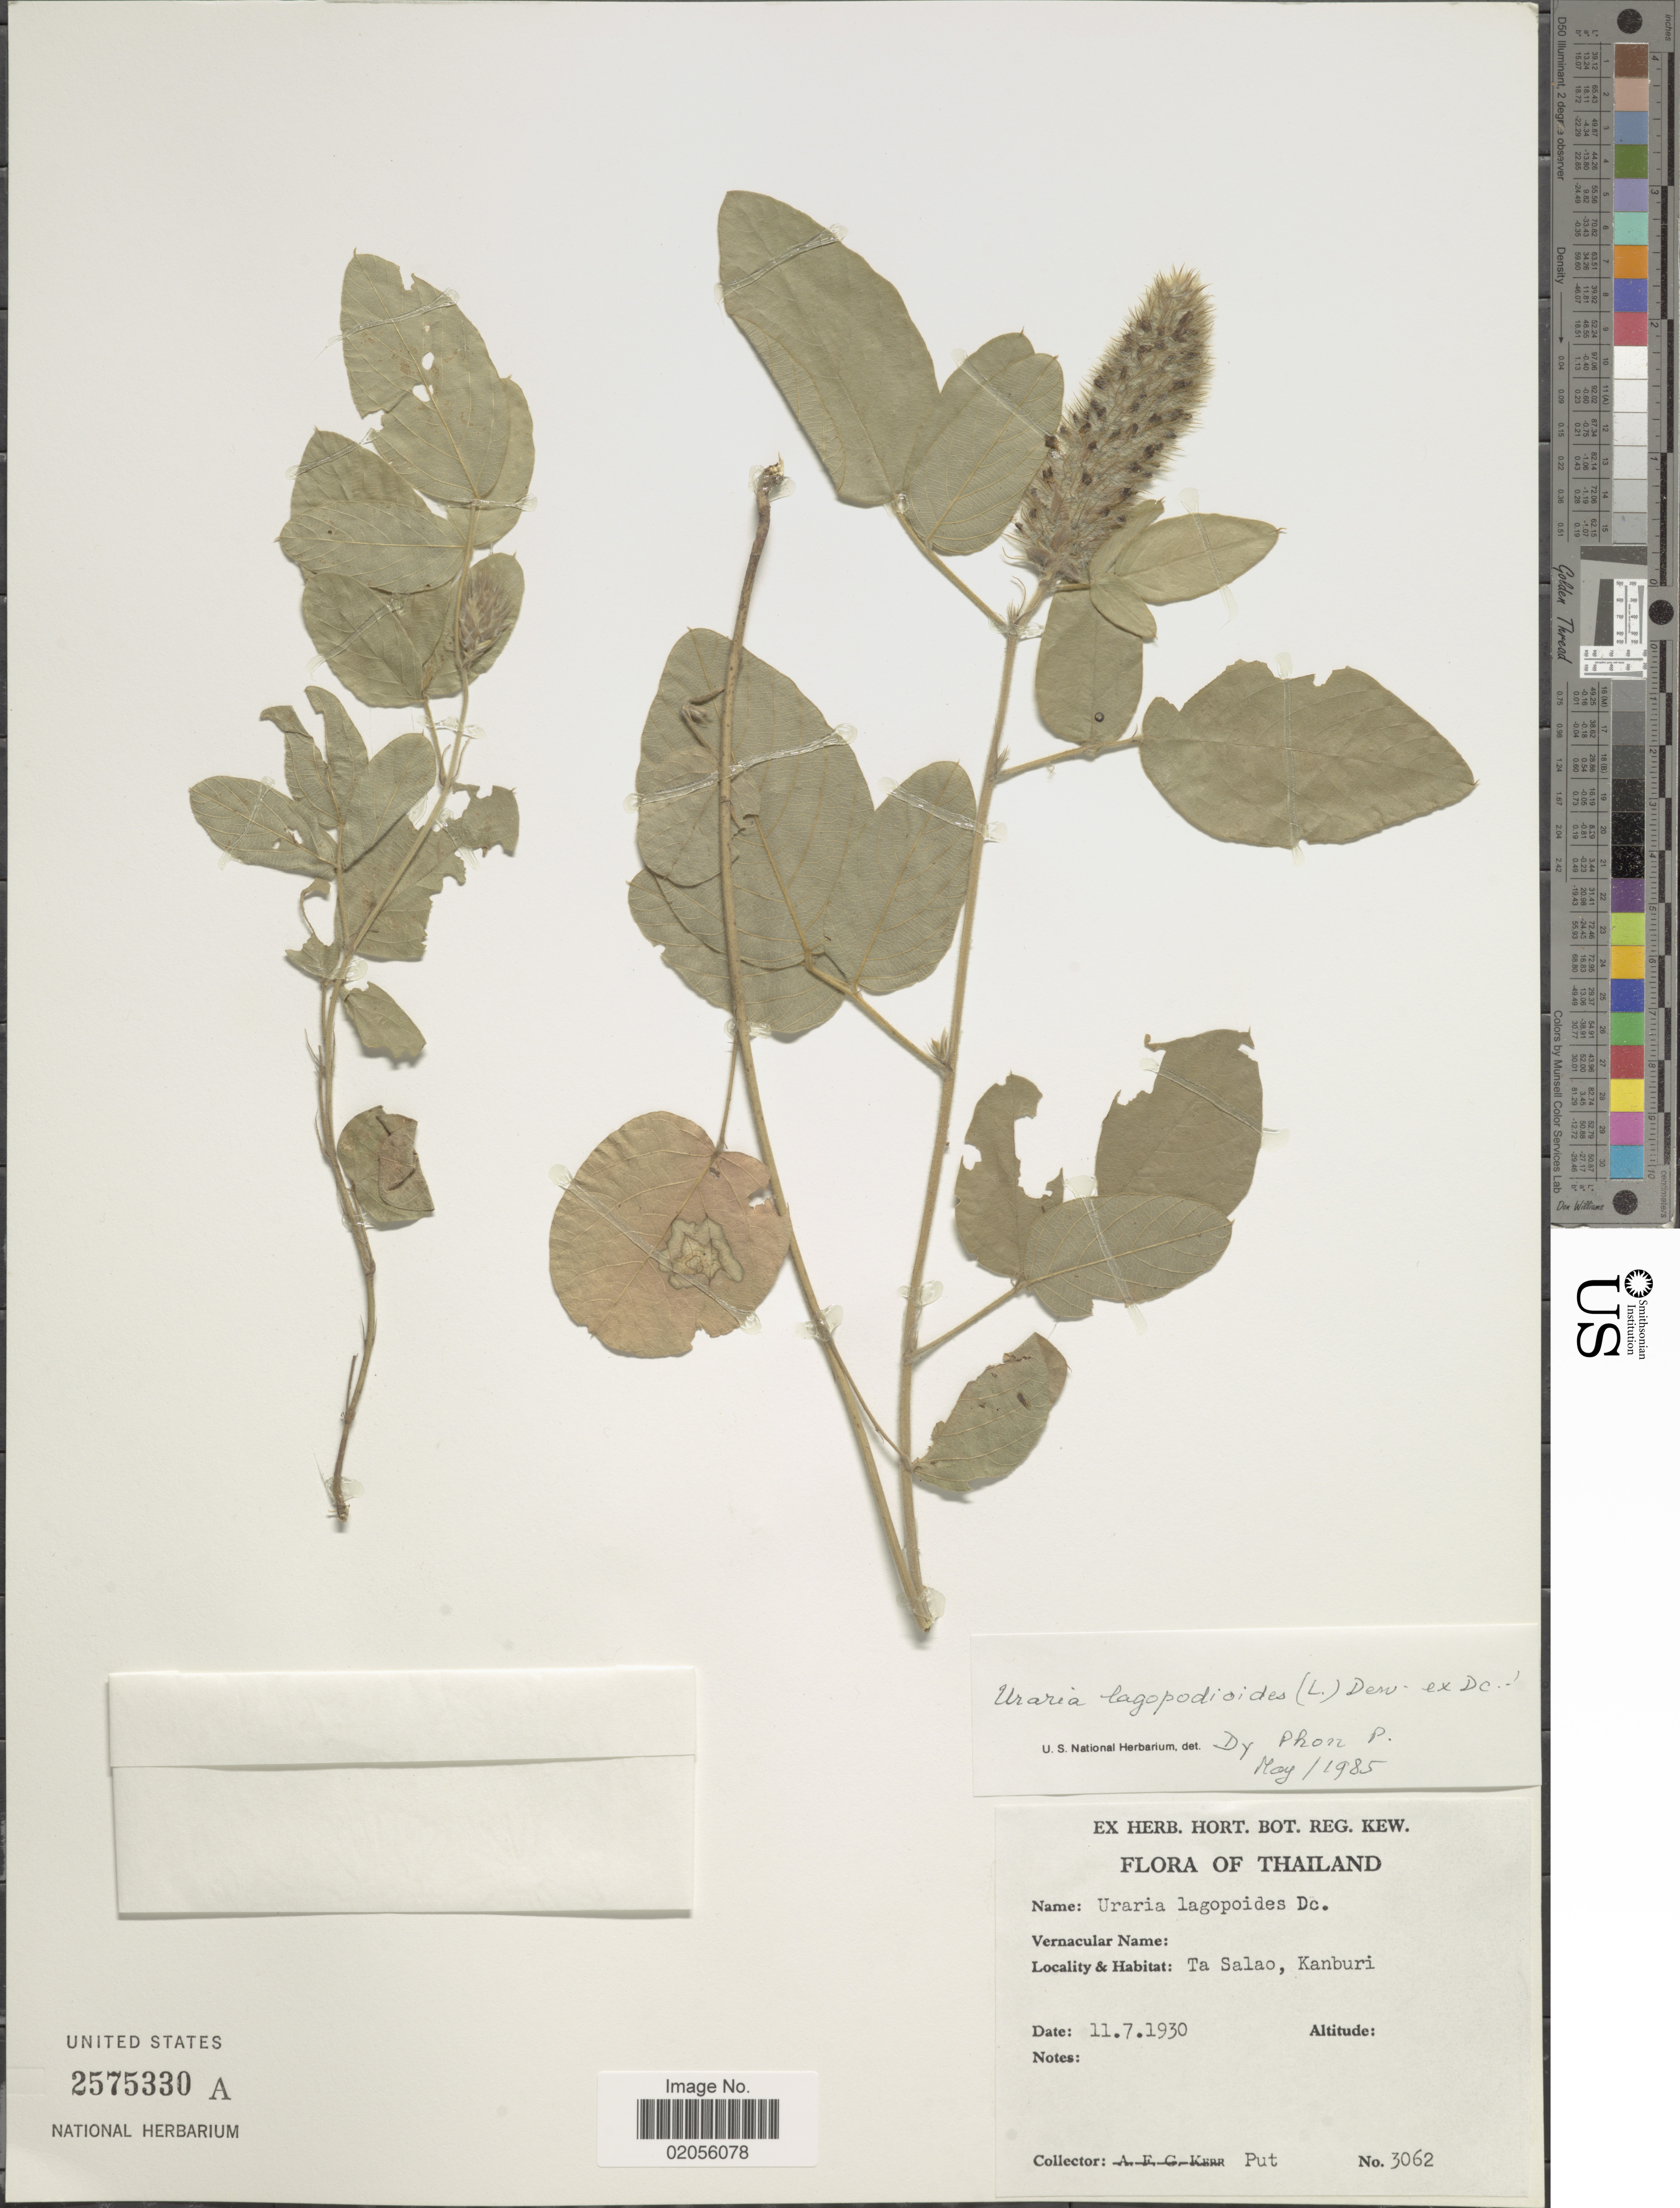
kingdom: Plantae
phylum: Tracheophyta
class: Magnoliopsida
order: Fabales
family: Fabaceae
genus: Uraria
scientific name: Uraria lagopodioides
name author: (L.) Desv. ex DC.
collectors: -. Put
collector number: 3062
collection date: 1930-07-11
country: Thailand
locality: Ta Salao, Kanburi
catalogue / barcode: US 2575330A